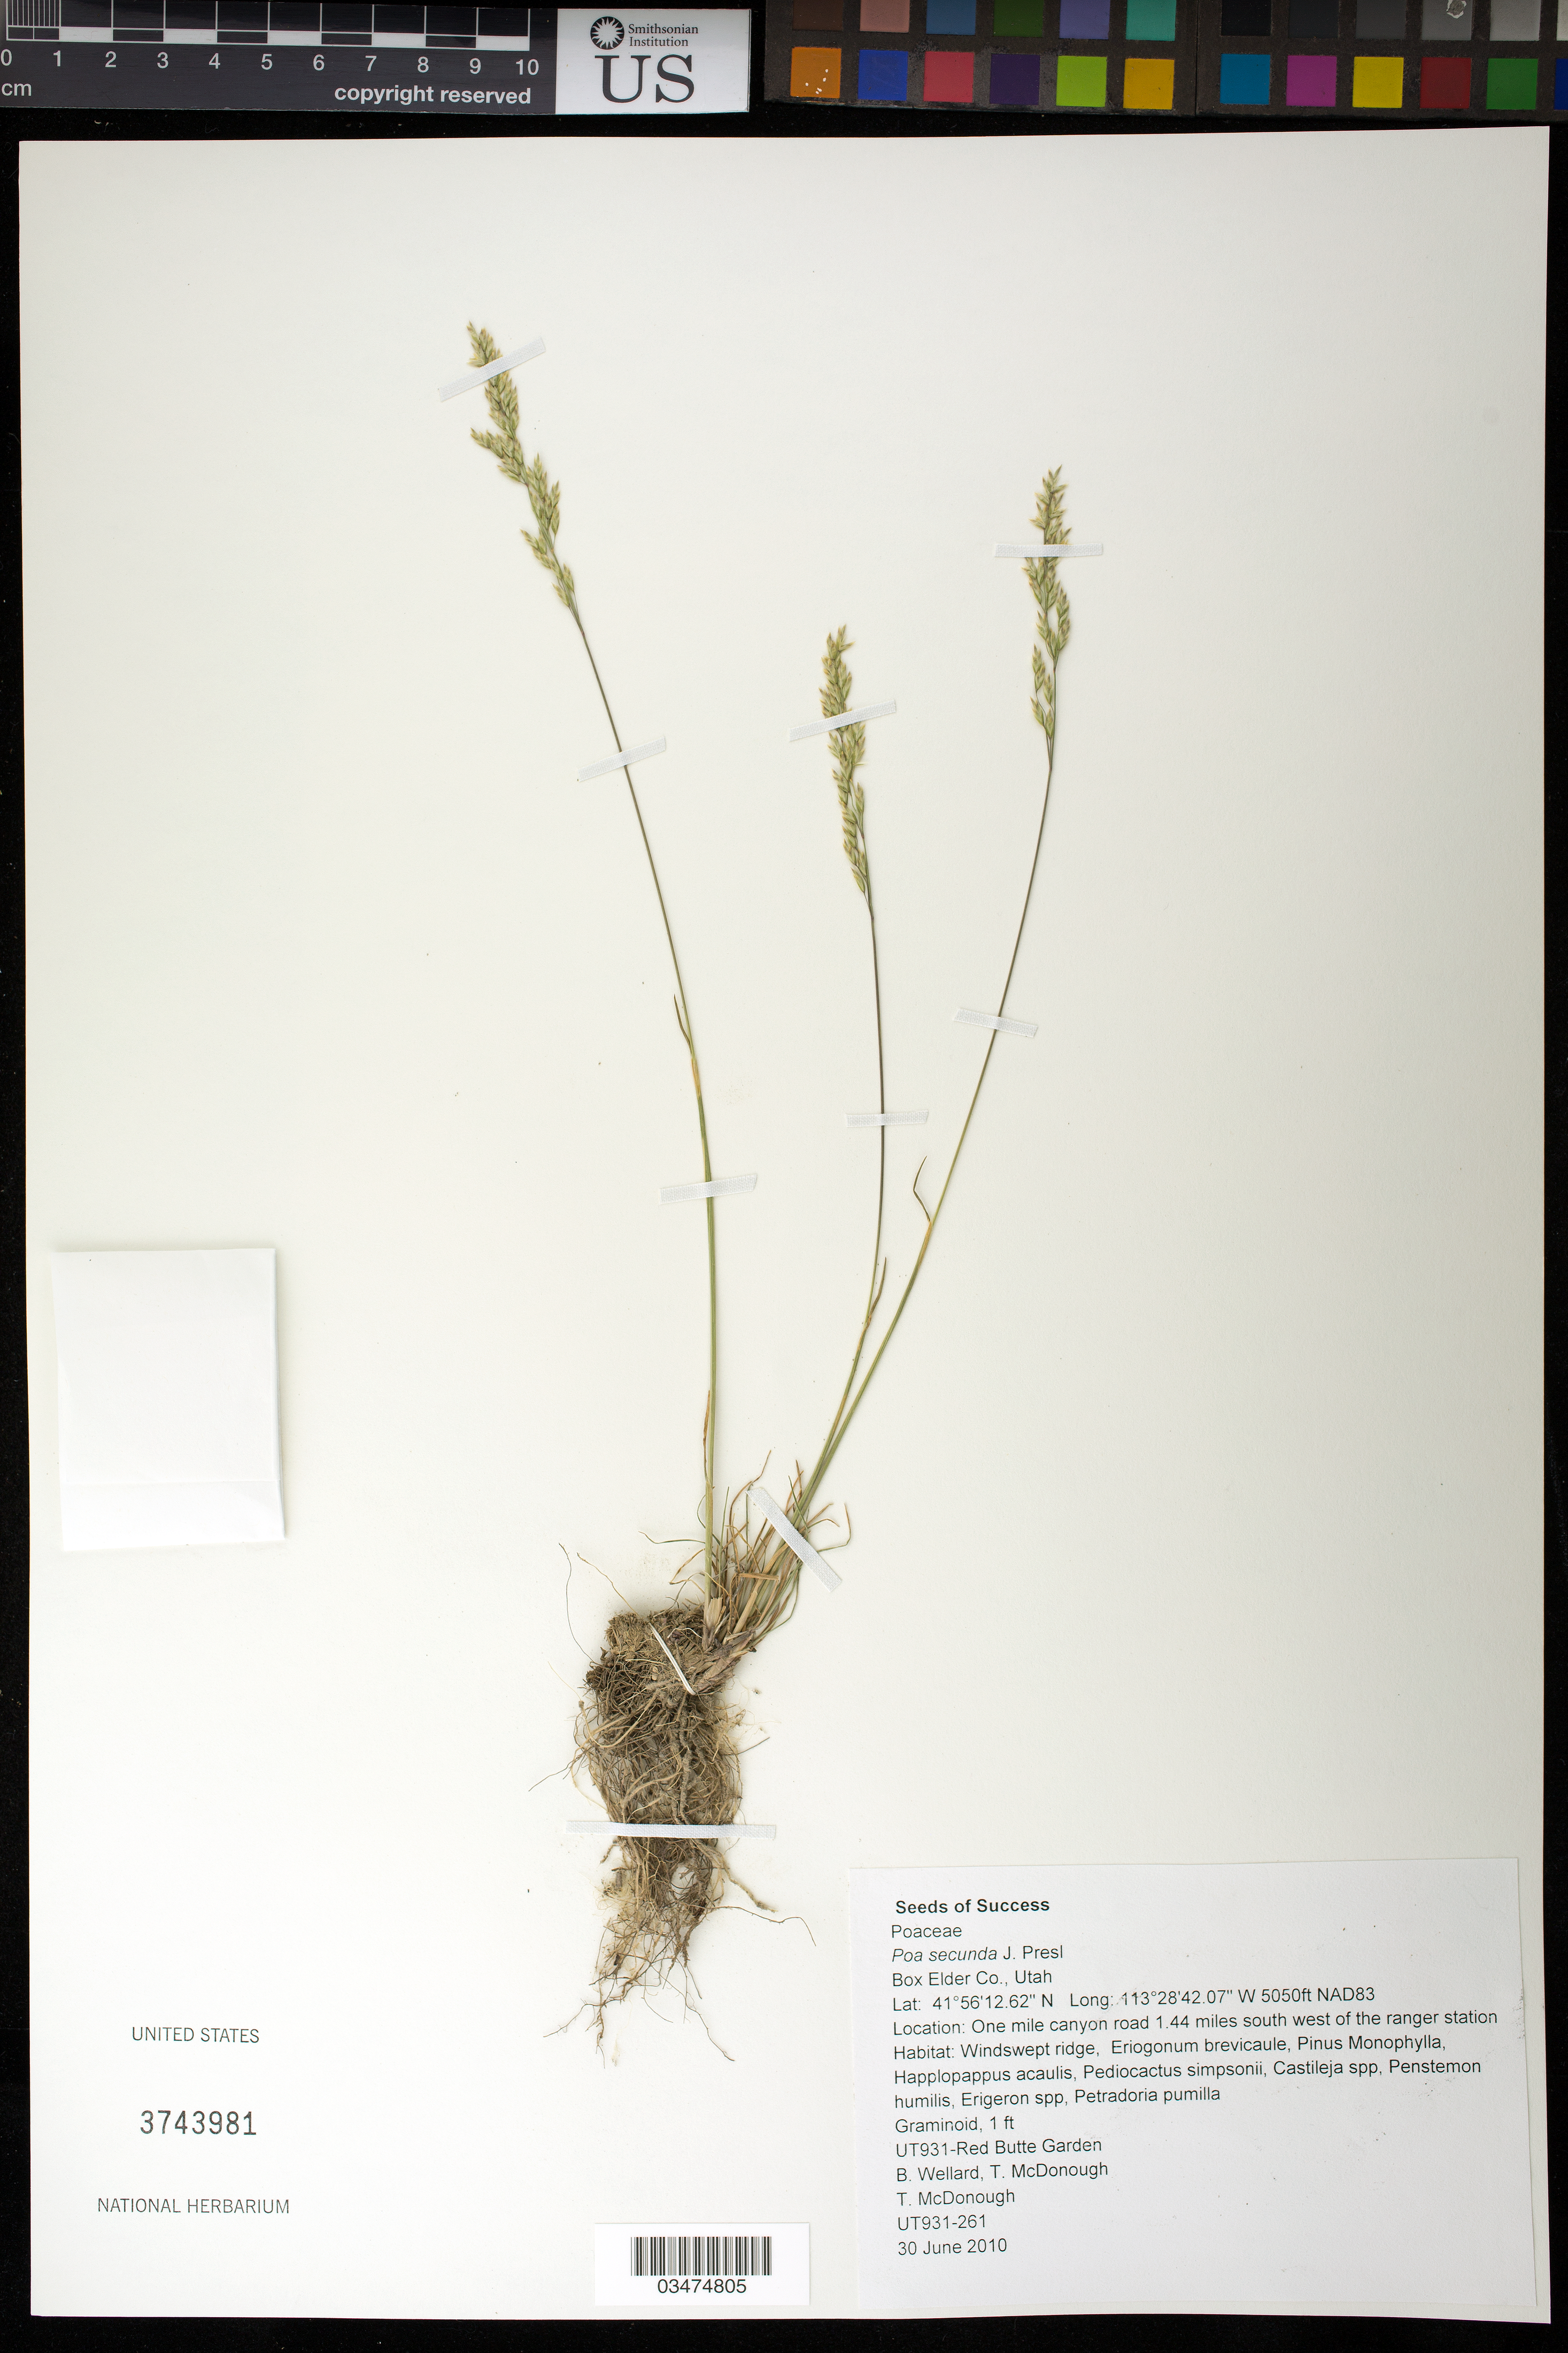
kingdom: Plantae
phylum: Tracheophyta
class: Liliopsida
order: Poales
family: Poaceae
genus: Poa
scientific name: Poa secunda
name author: J. Presl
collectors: B. Wellard & T. McDonough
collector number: UT931-261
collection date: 2010-06-30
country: United States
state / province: Utah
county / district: Box Elder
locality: One mile canyon road 1.44 mi. south west of the ranger station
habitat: Wind swept ridge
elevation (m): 1539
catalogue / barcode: US 3743981